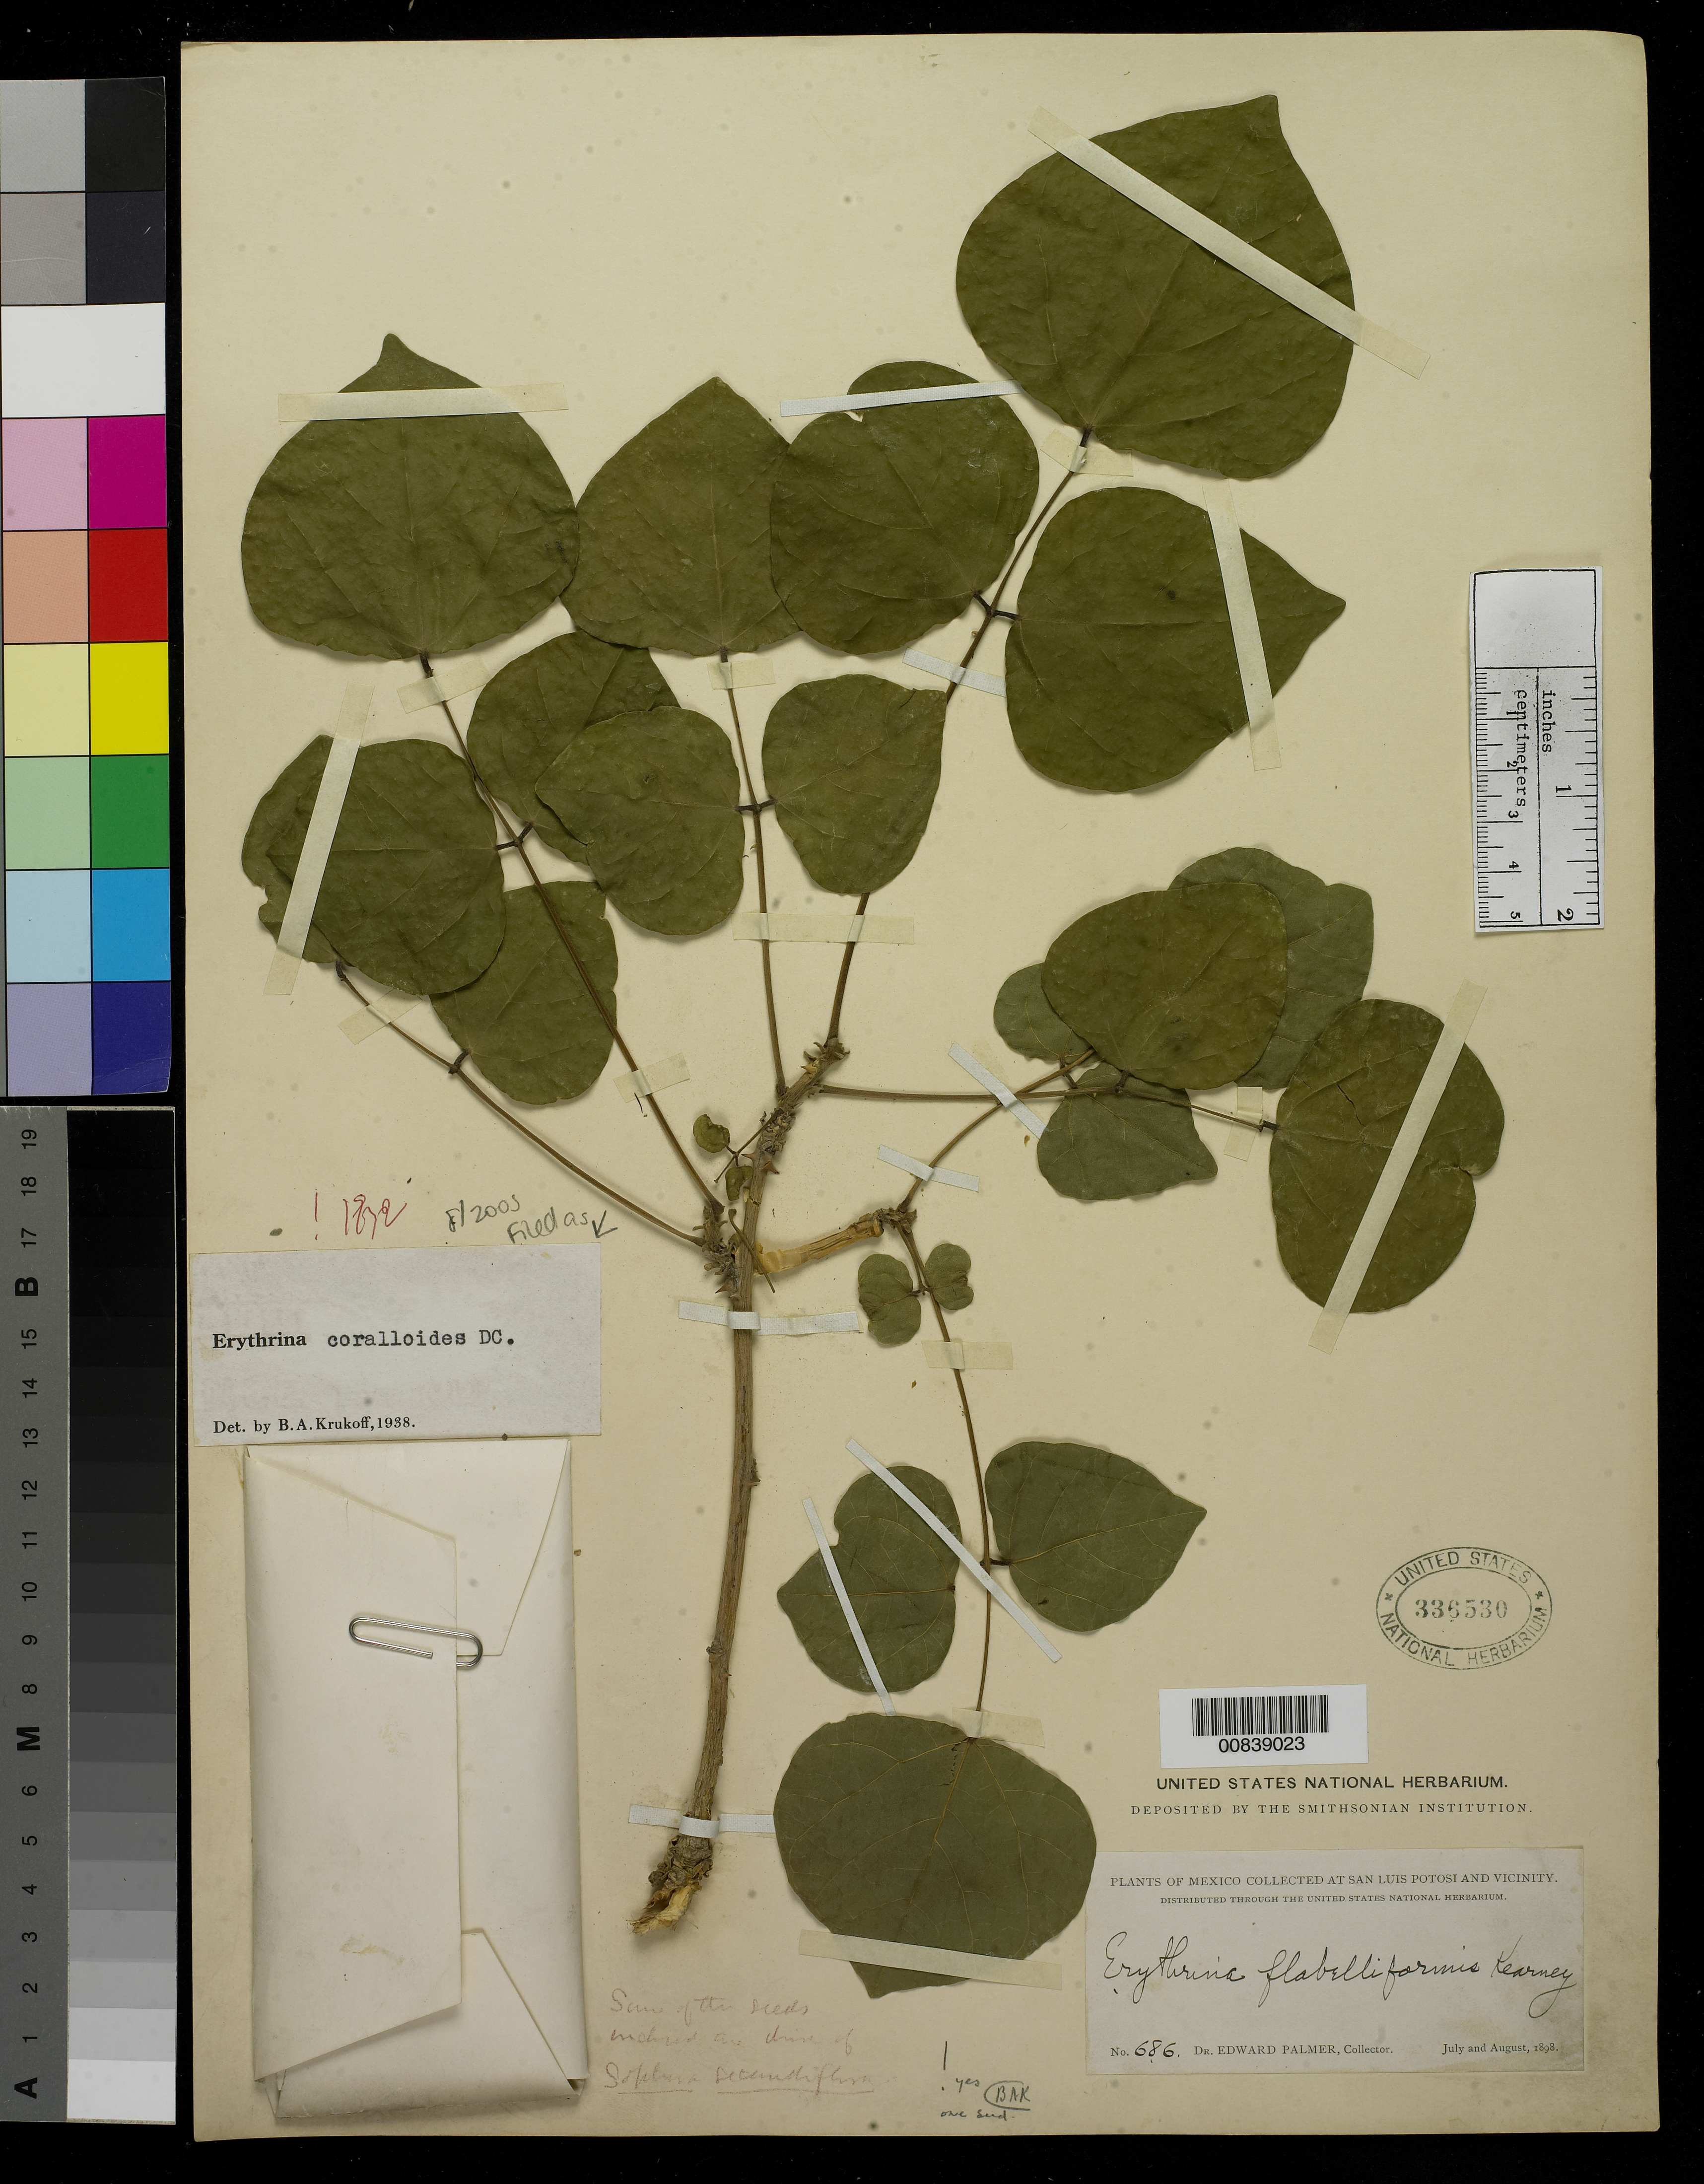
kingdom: Plantae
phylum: Tracheophyta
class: Magnoliopsida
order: Fabales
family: Fabaceae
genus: Erythrina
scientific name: Erythrina coralloides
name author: DC.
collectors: E. Palmer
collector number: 686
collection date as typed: Jul 1898 to -- Aug 1898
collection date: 1898-07/1898-08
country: Mexico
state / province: San Luis Potosí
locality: San Luis Potosí and vicinity.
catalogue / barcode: US 336530